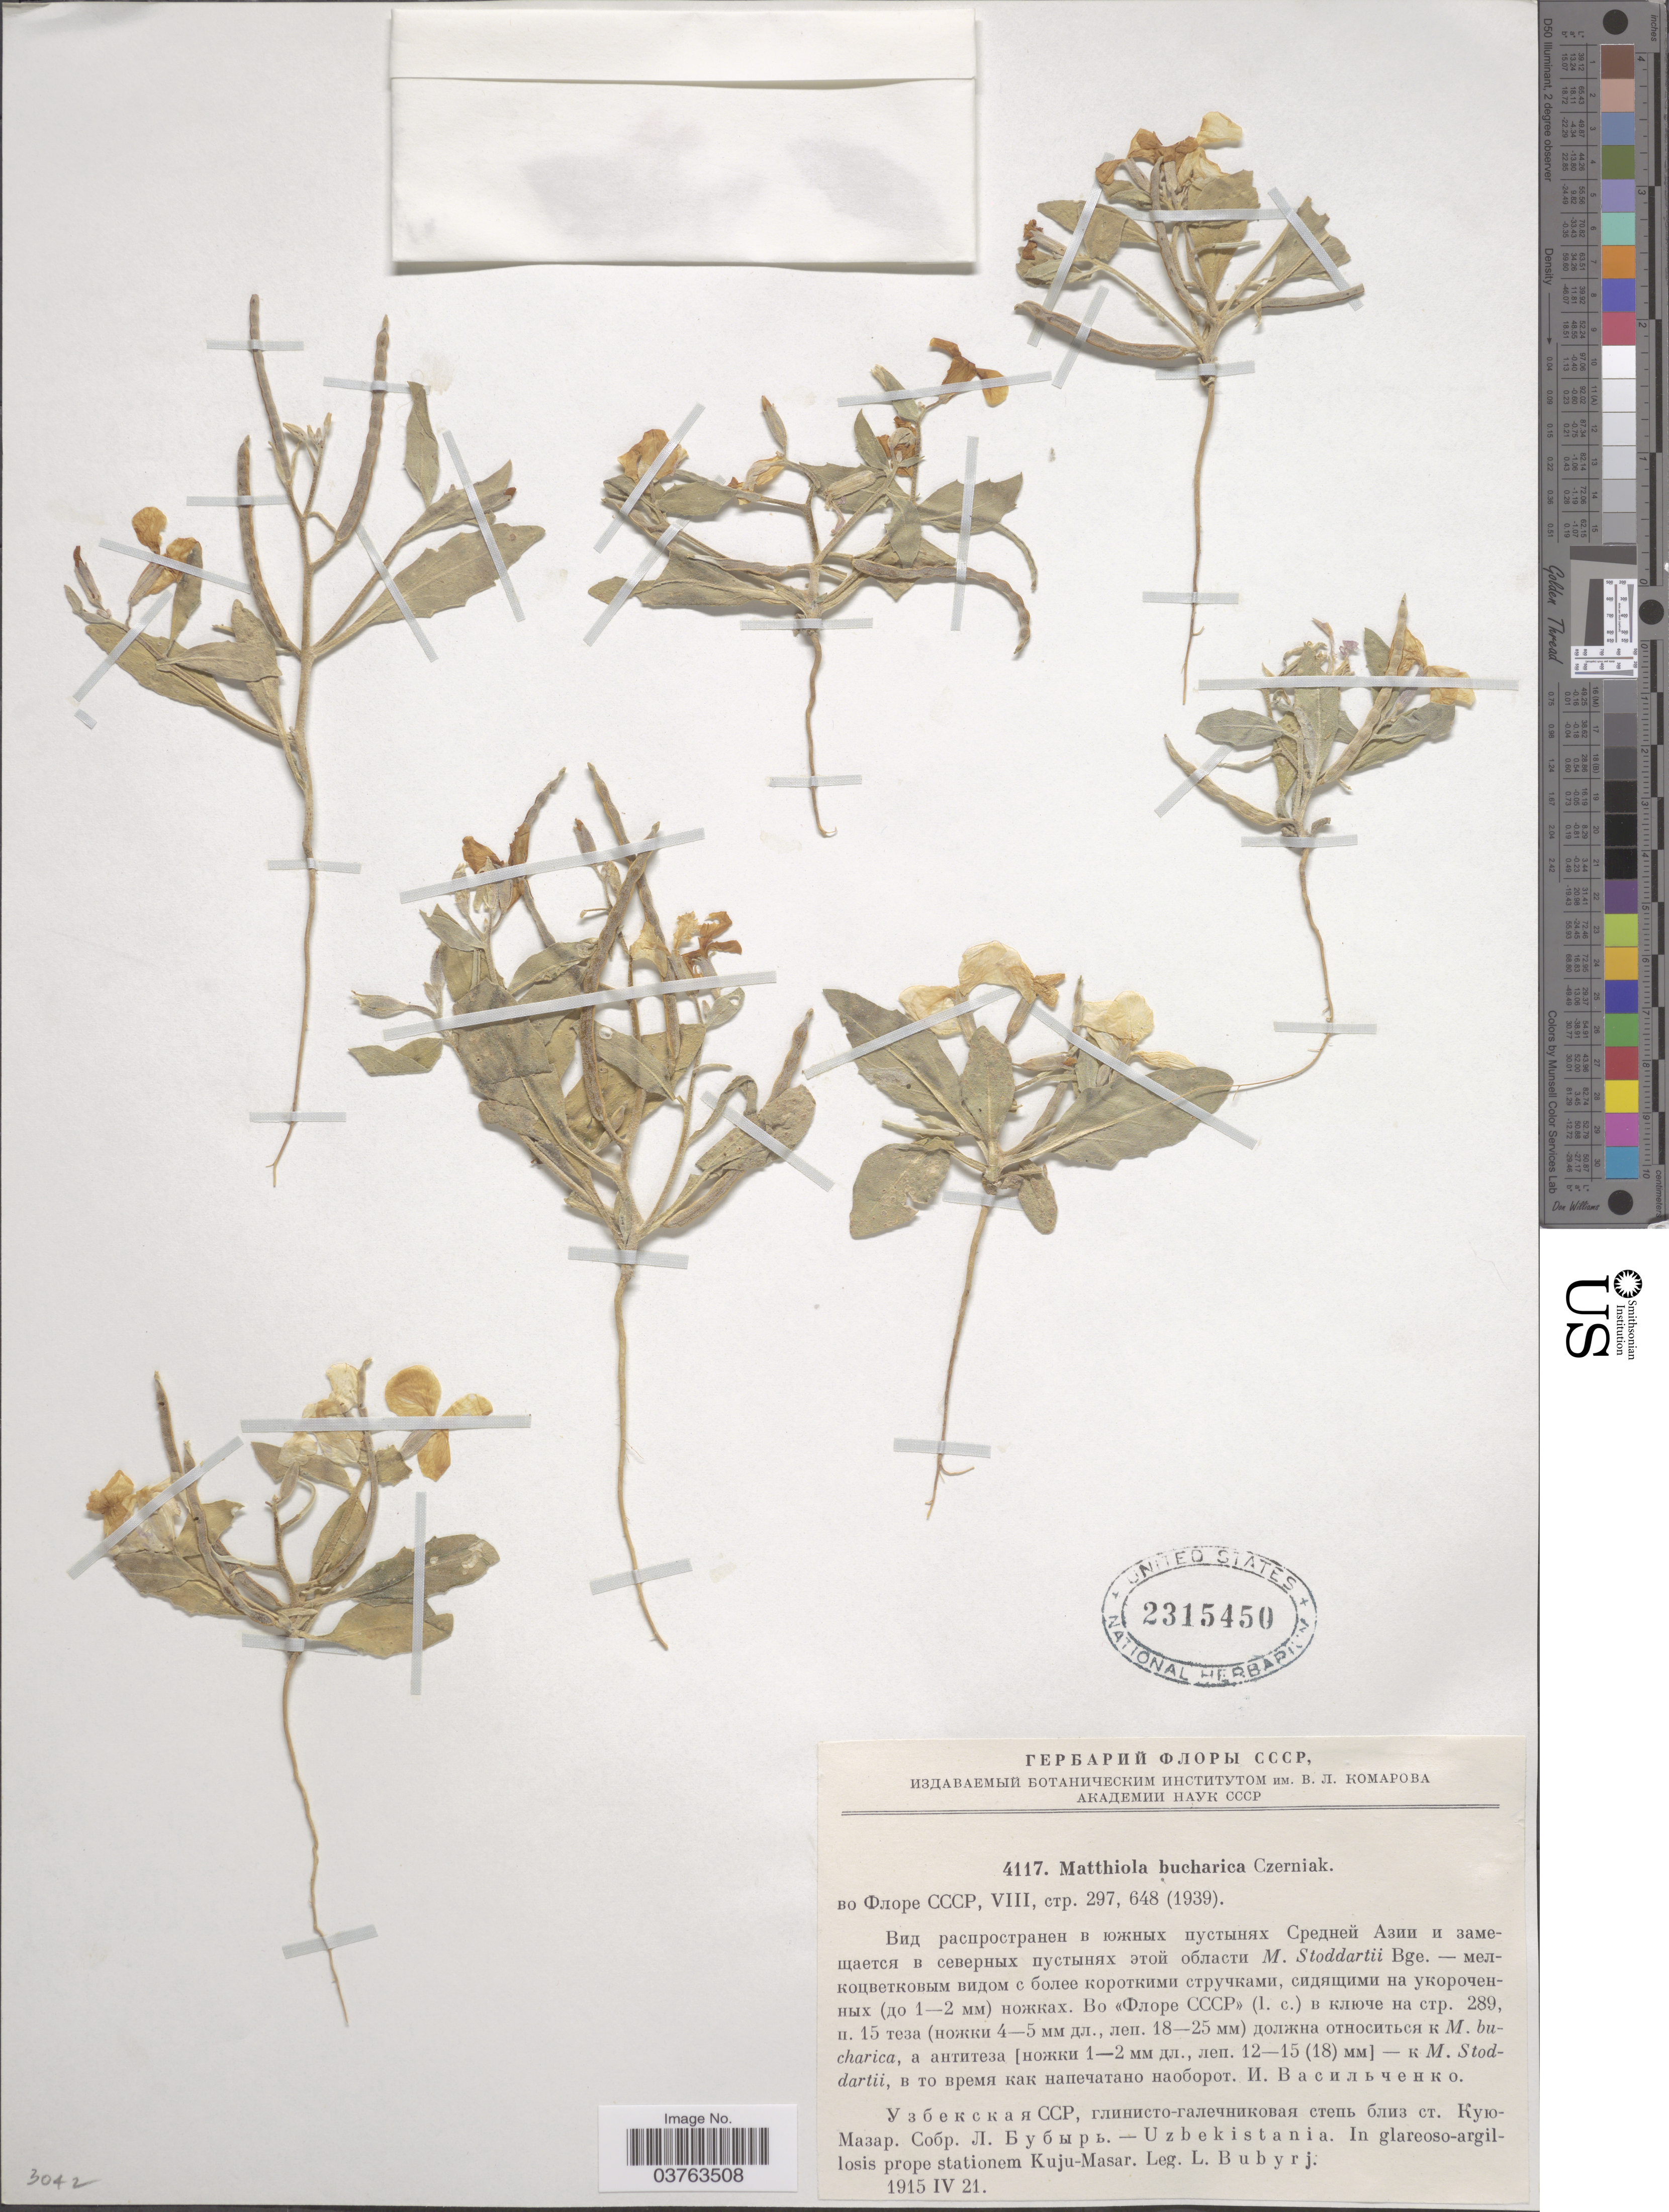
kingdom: Plantae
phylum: Tracheophyta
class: Magnoliopsida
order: Brassicales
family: Brassicaceae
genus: Matthiola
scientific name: Matthiola bucharica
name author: Czerniak.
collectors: L. Bubyrj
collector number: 4117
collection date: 1915-04-21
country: Uzbekistan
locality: In glareoso-argillosis prope stationem Kuju-Masar.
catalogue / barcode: US 2315450